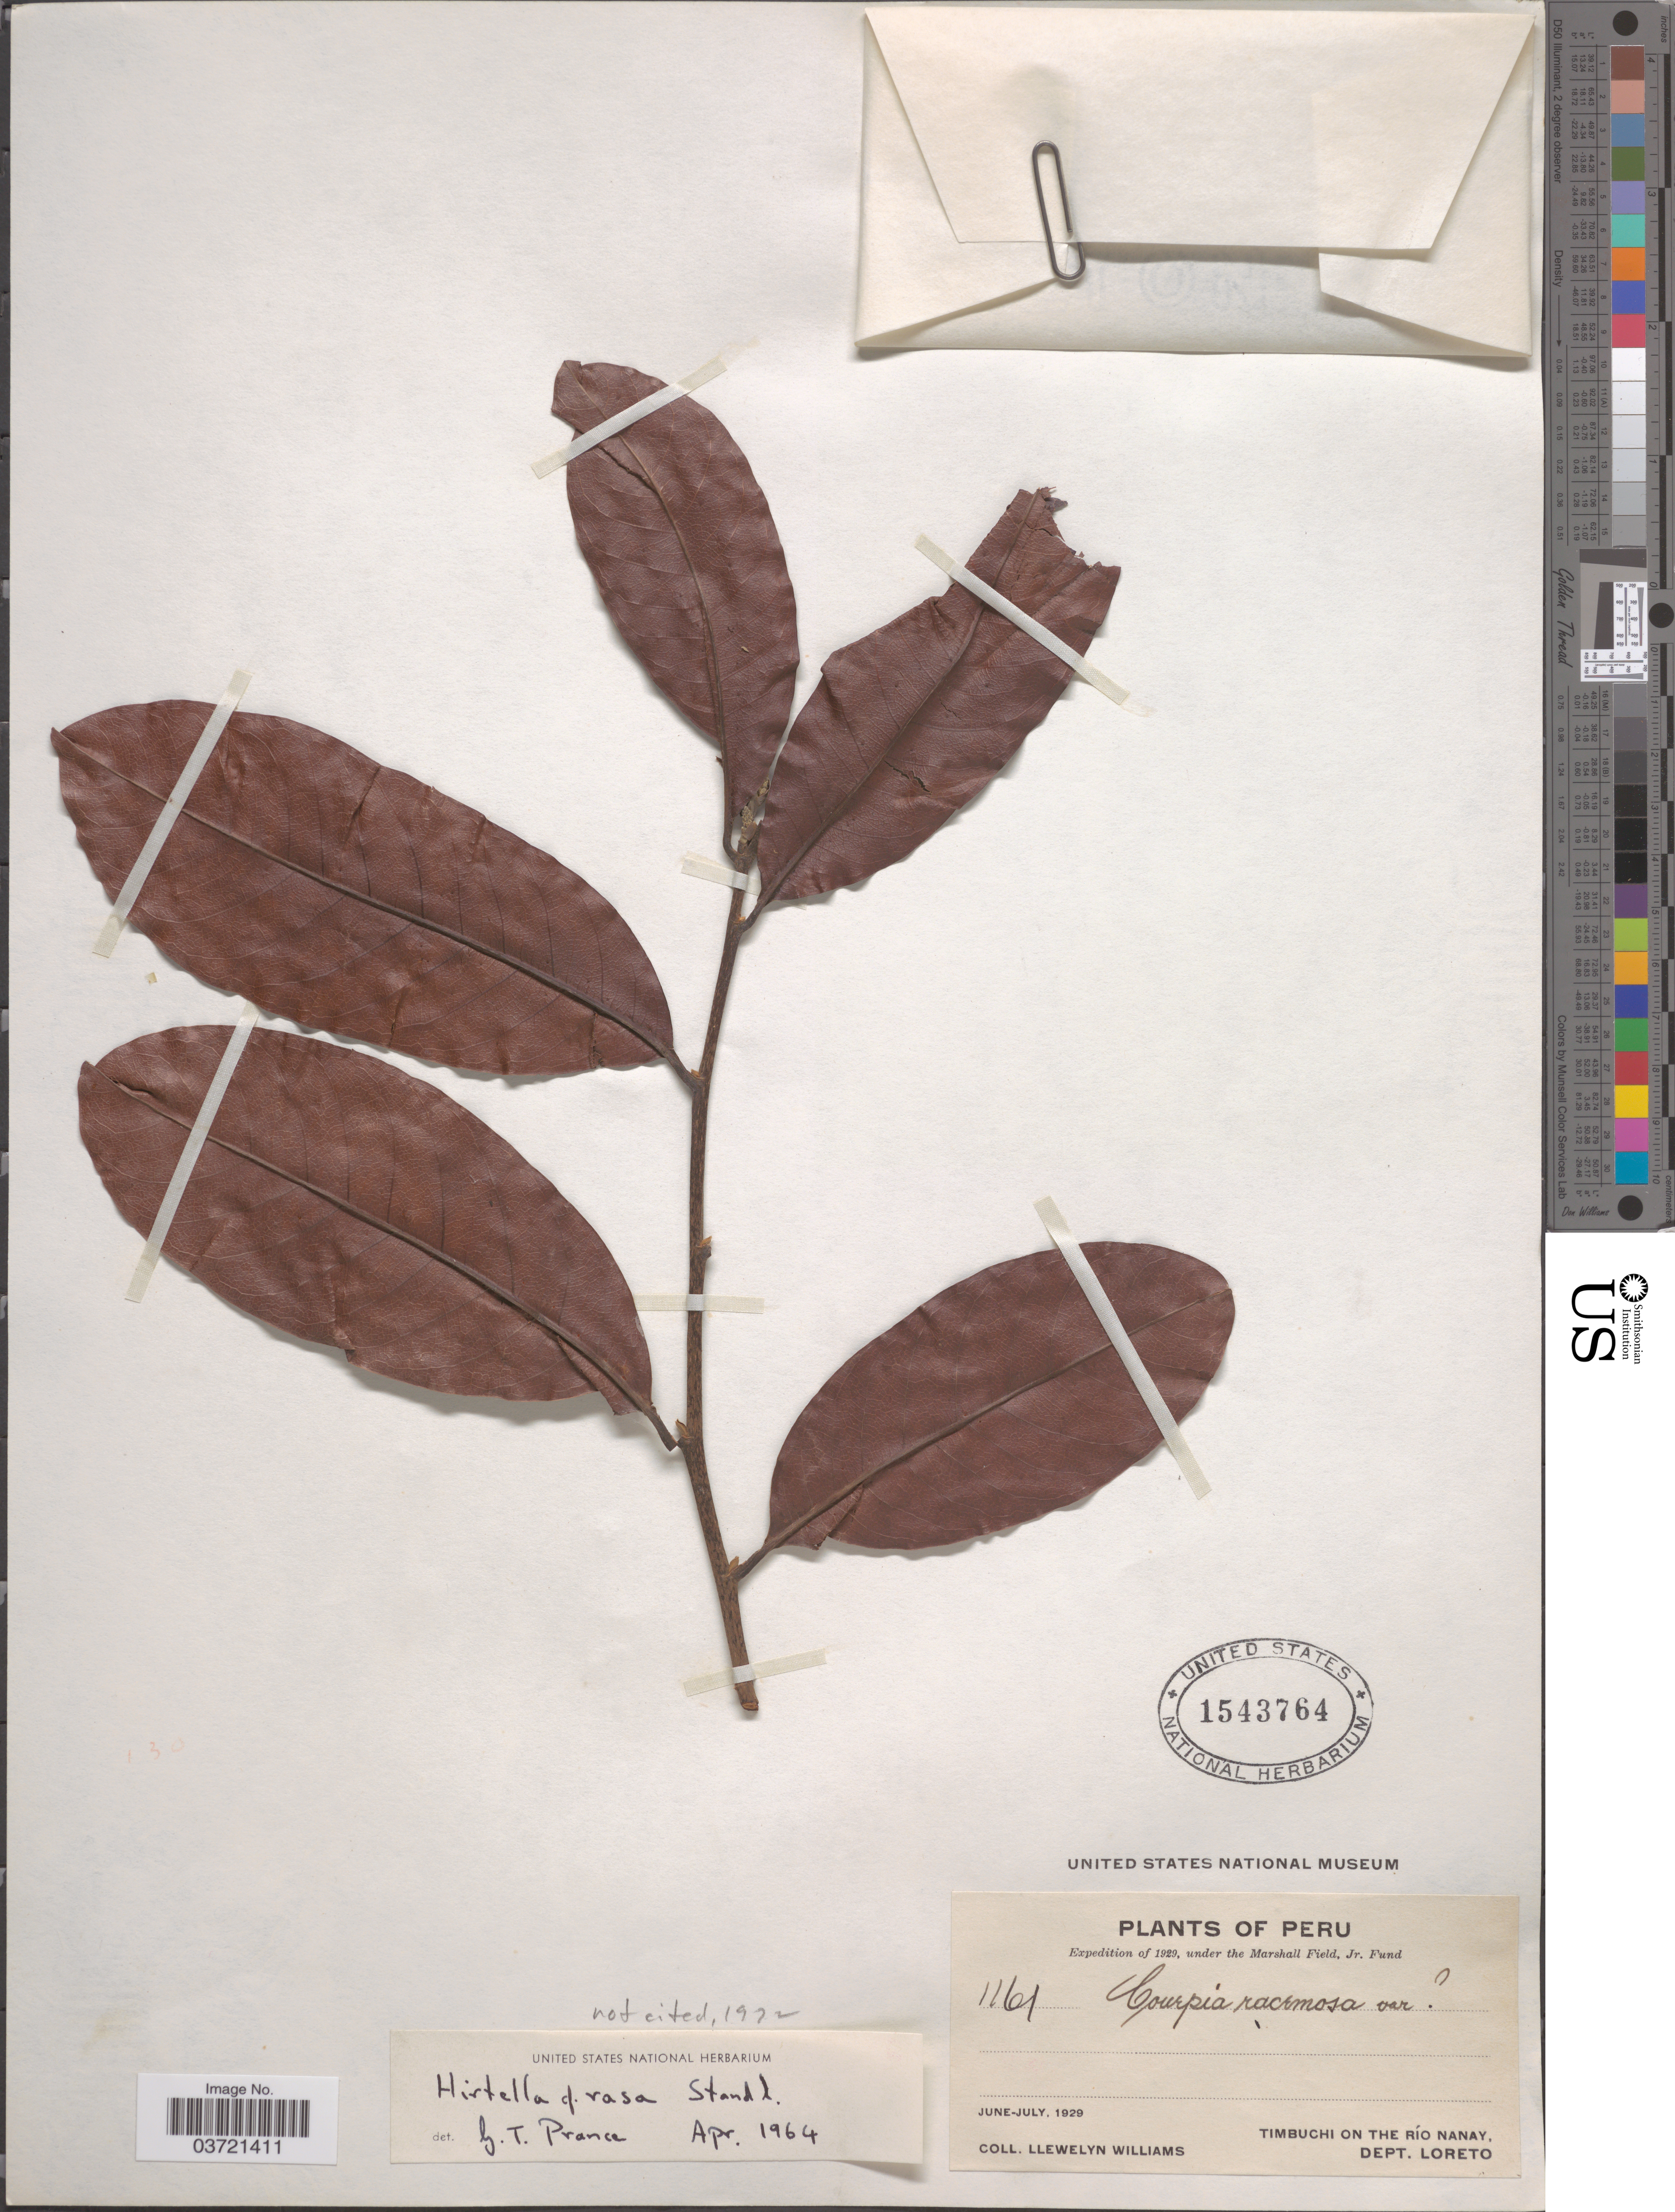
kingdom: Plantae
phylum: Tracheophyta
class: Magnoliopsida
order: Malpighiales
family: Chrysobalanaceae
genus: Hirtella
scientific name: Hirtella rasa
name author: Standl.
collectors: Ll. Williams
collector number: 1161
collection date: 1929-06/1929-07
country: Peru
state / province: Loreto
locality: Timbuchi on The Río Nanay. Dept. Loreto.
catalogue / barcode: US 1543764